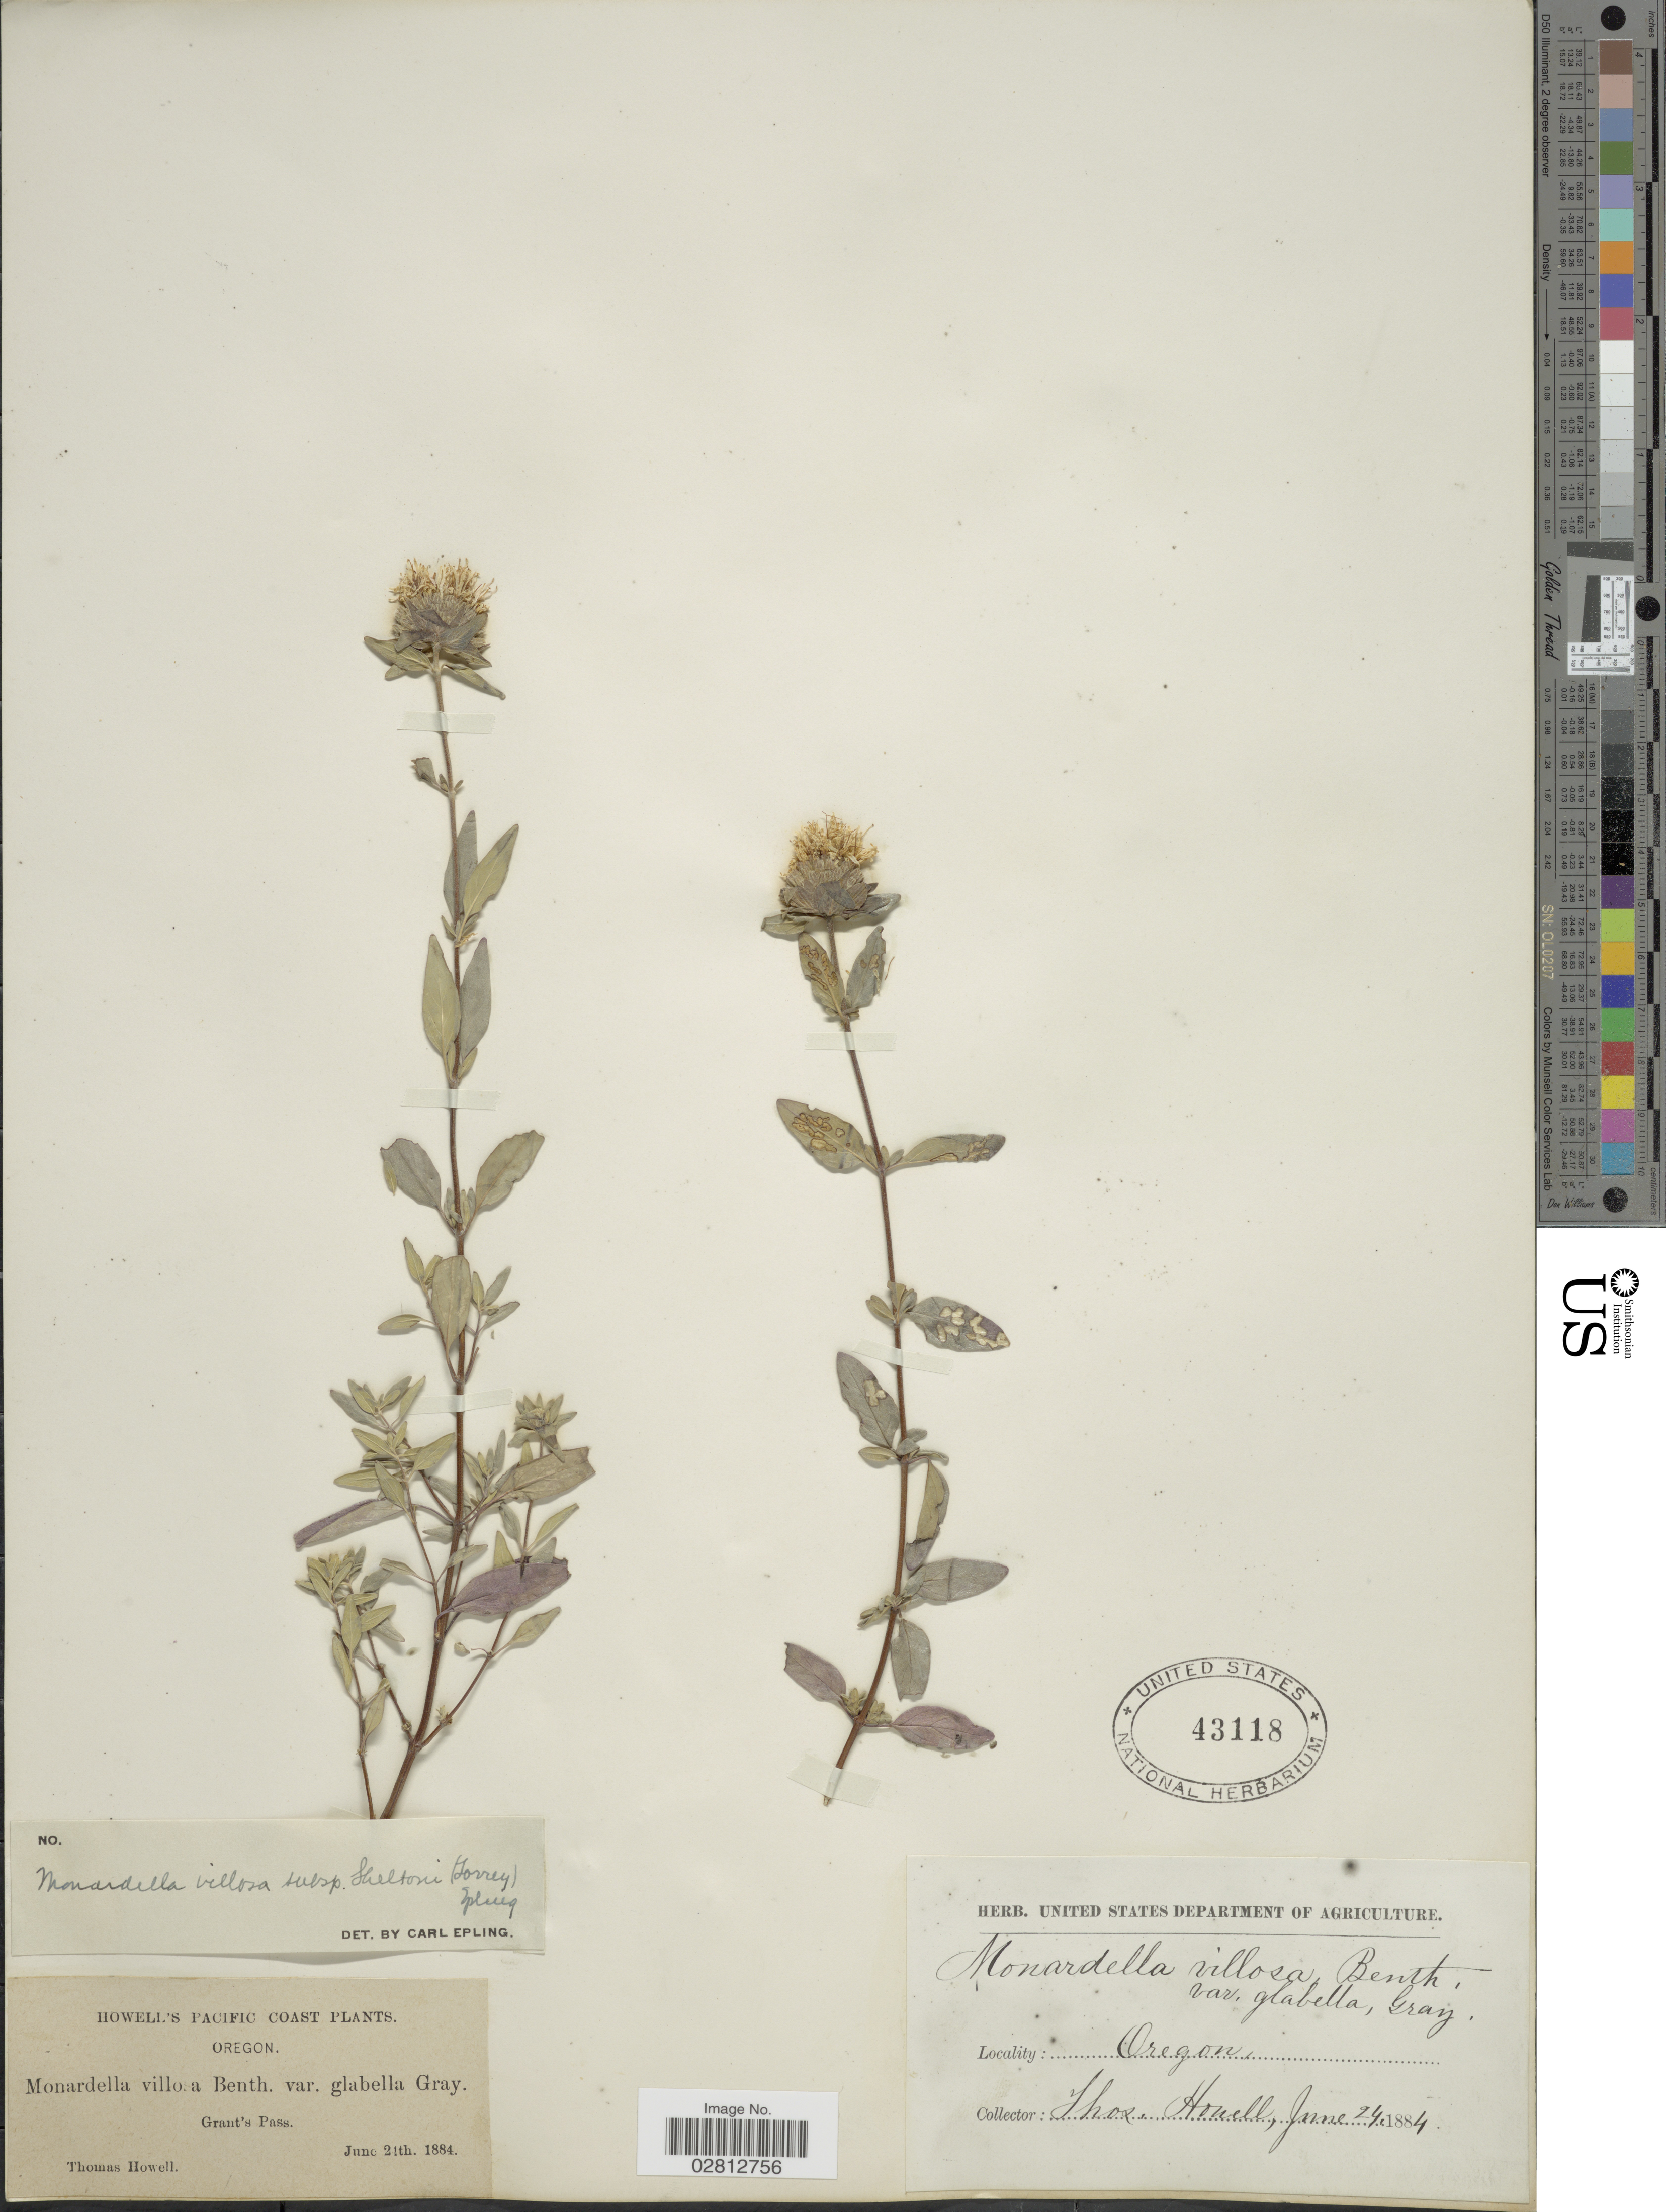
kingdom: Plantae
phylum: Tracheophyta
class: Magnoliopsida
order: Lamiales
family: Lamiaceae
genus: Monardella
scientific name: Monardella villosa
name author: Benth.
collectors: T. Howell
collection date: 1884-06-24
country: United States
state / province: Oregon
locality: Pacific Coast, Grant's Pass.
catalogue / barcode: US 43118